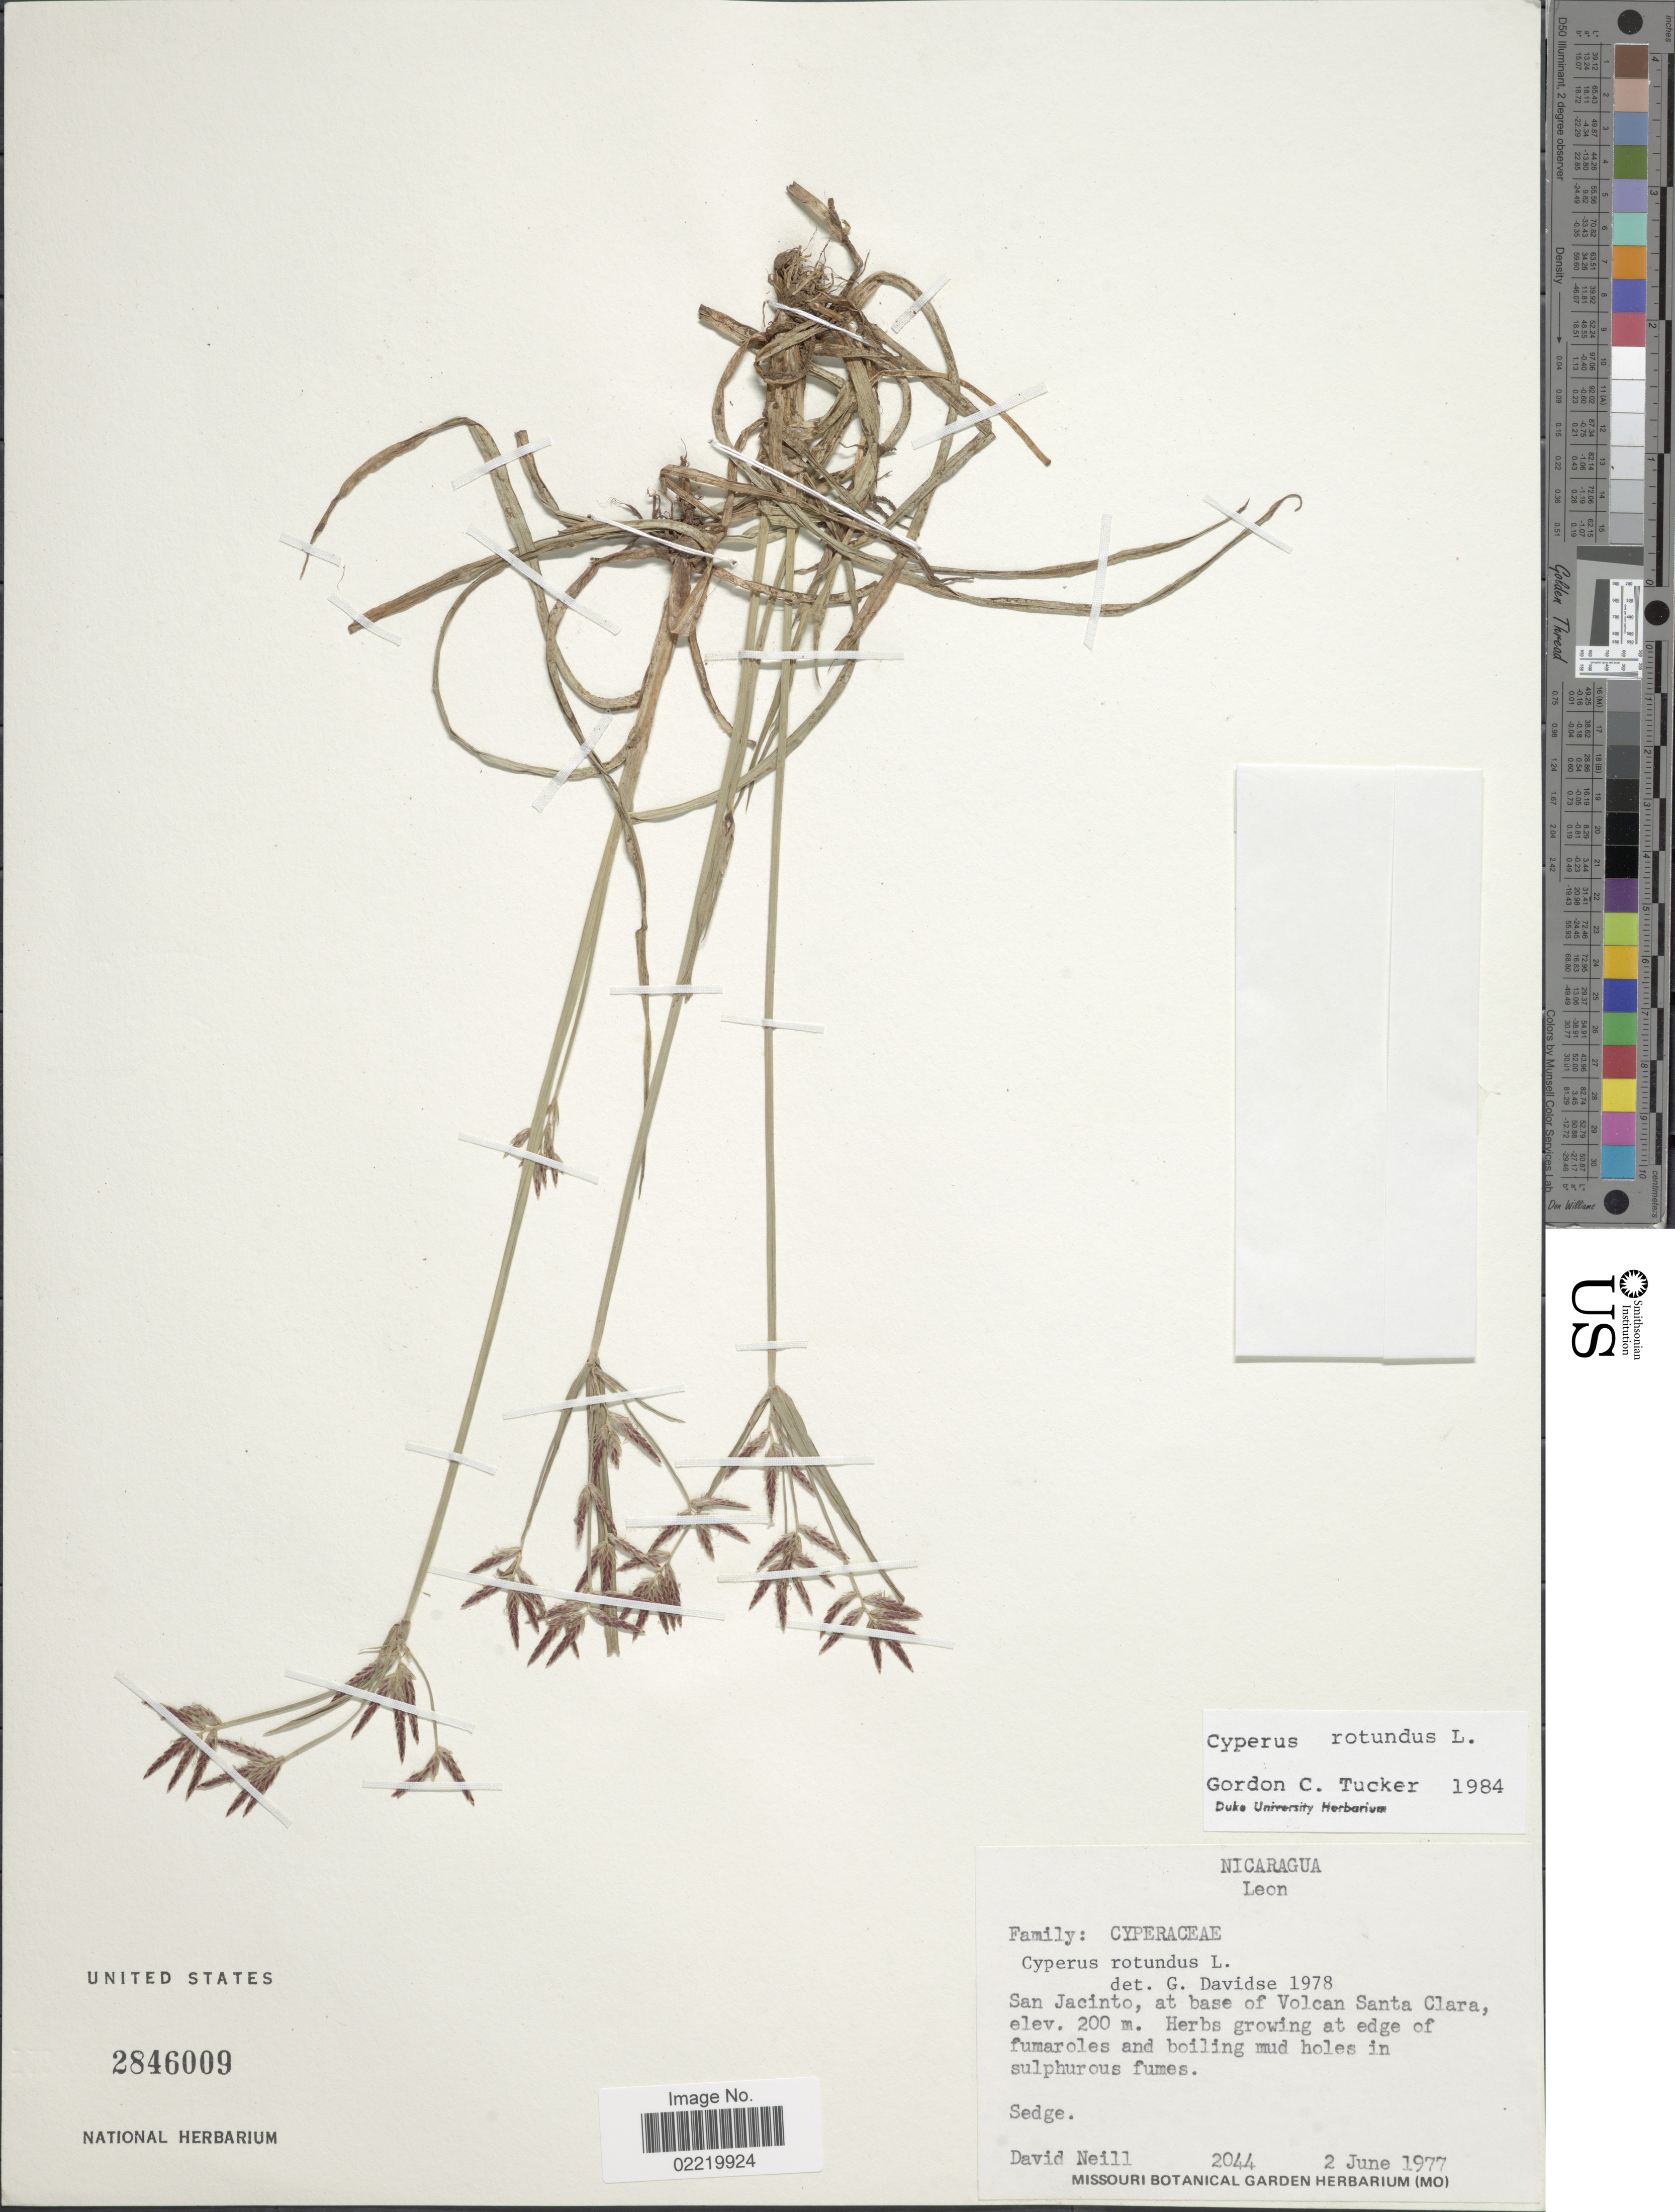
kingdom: Plantae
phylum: Tracheophyta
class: Liliopsida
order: Poales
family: Cyperaceae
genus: Cyperus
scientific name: Cyperus rotundus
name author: L.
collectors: D. Neill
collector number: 2044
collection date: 1977-06-02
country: Nicaragua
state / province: Leon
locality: San Jacinto, at base of Volcan Santa Clara, at edge of fumaroles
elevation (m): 200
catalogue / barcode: US 2846009